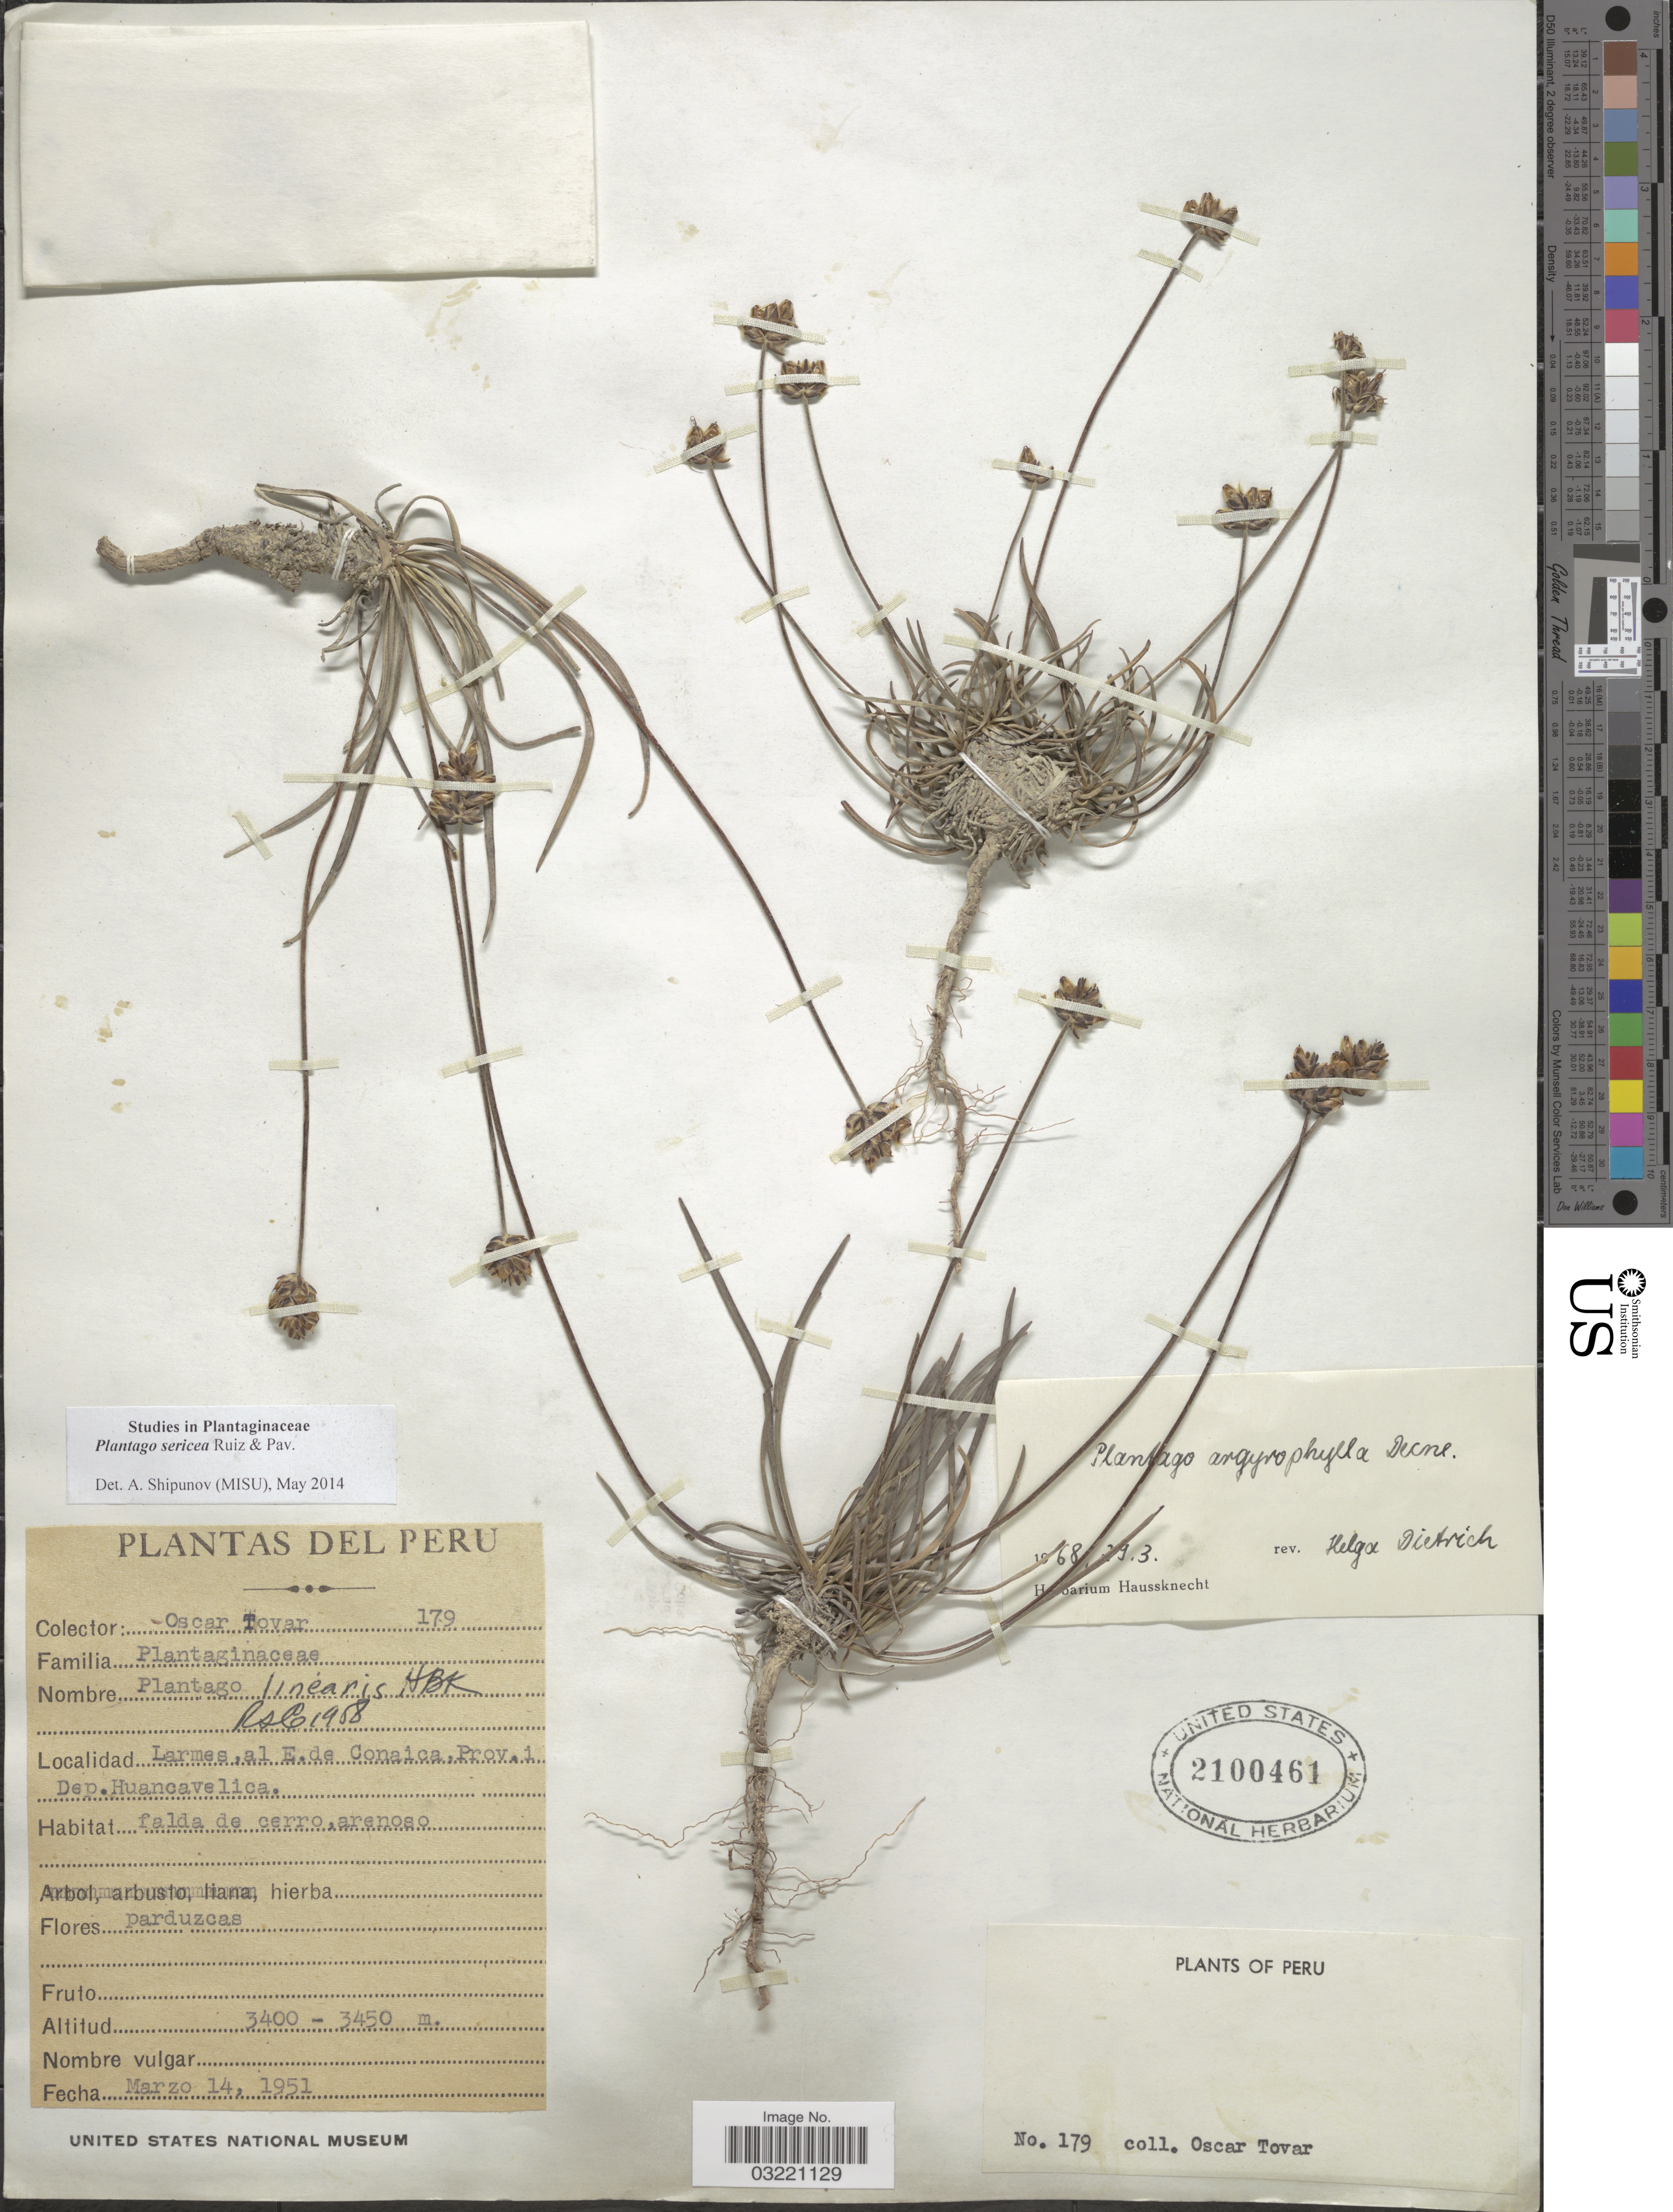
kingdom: Plantae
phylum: Tracheophyta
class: Magnoliopsida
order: Lamiales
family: Plantaginaceae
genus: Plantago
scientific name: Plantago sericea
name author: Ruiz & Pav.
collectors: Ó. Tovar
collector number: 179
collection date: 1951-03-14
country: Peru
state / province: Huancavelica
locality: Larmes, al E. de Conaica. Prov. i Dep. Huancavelica.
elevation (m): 3400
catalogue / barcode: US 2100461